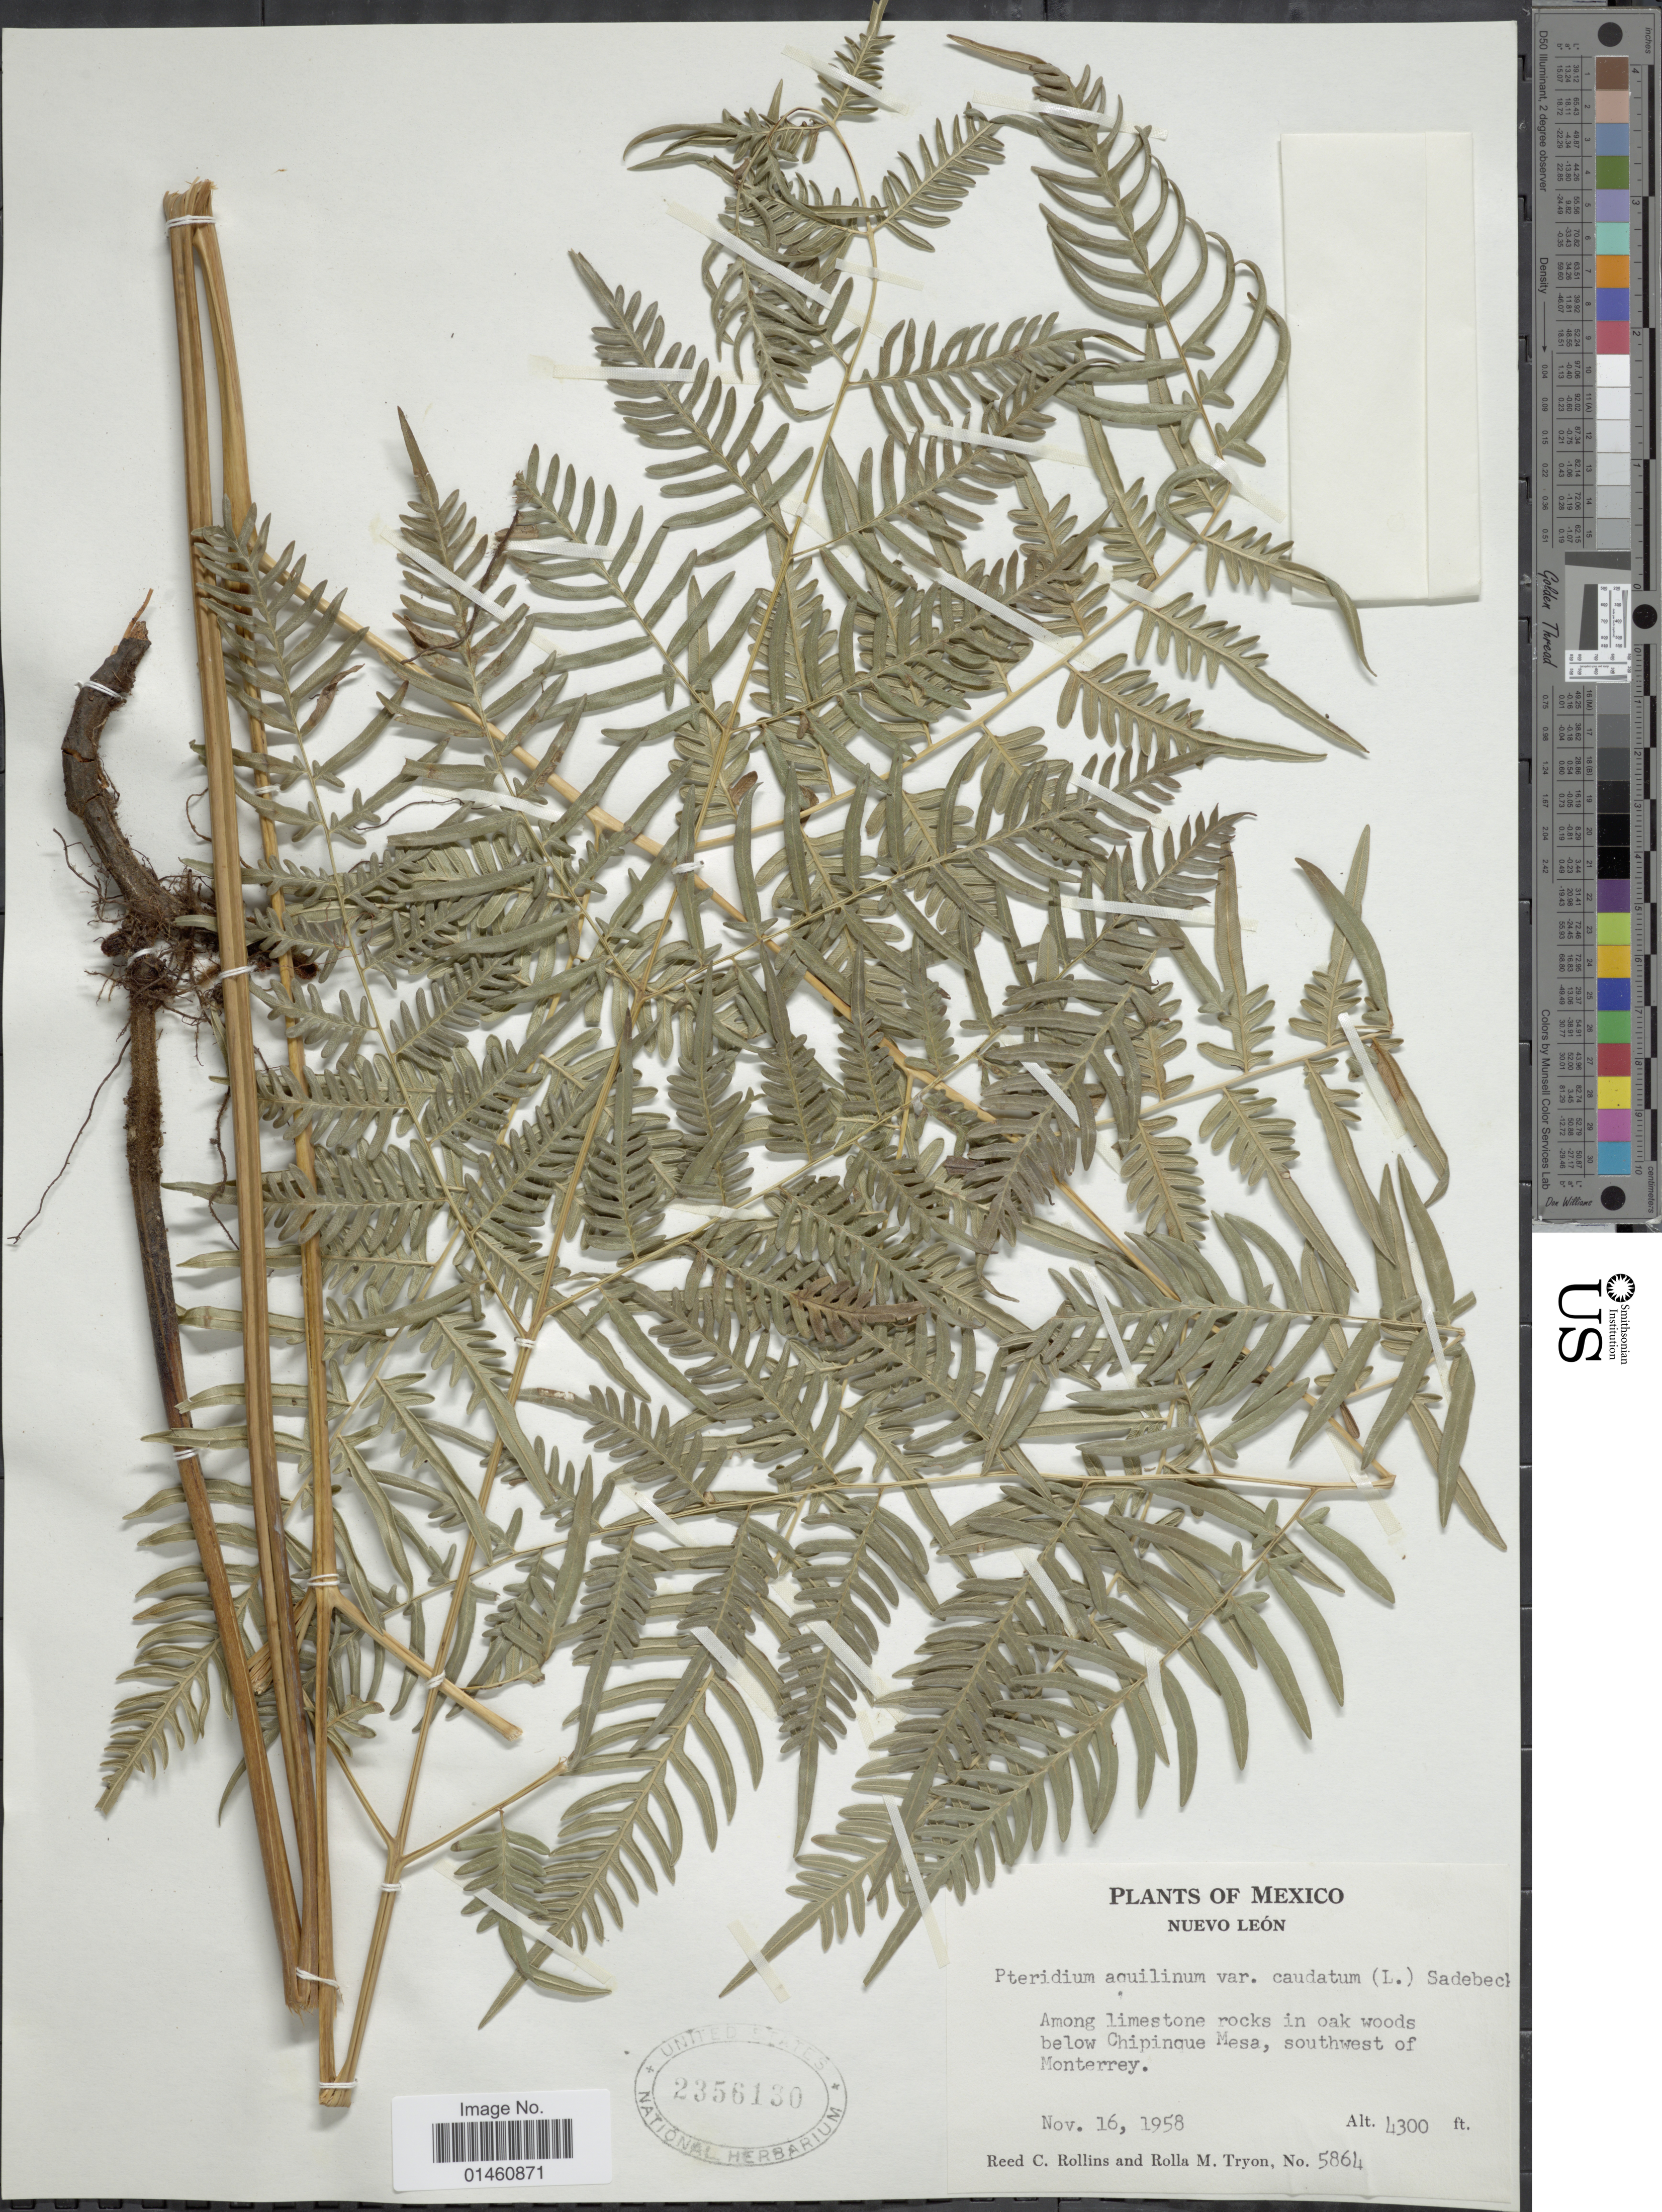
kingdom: Plantae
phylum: Tracheophyta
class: Polypodiopsida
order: Polypodiales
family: Dennstaedtiaceae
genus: Pteridium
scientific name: Pteridium caudatum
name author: (L.) Maxon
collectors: R. C. Rollins & R. M. Tryon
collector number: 5864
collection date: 1958-11-16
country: Mexico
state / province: Nuevo León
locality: Below Chipinque Mesa, southwest of Monterrey.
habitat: among limestone rocks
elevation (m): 1311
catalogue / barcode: US 2356130